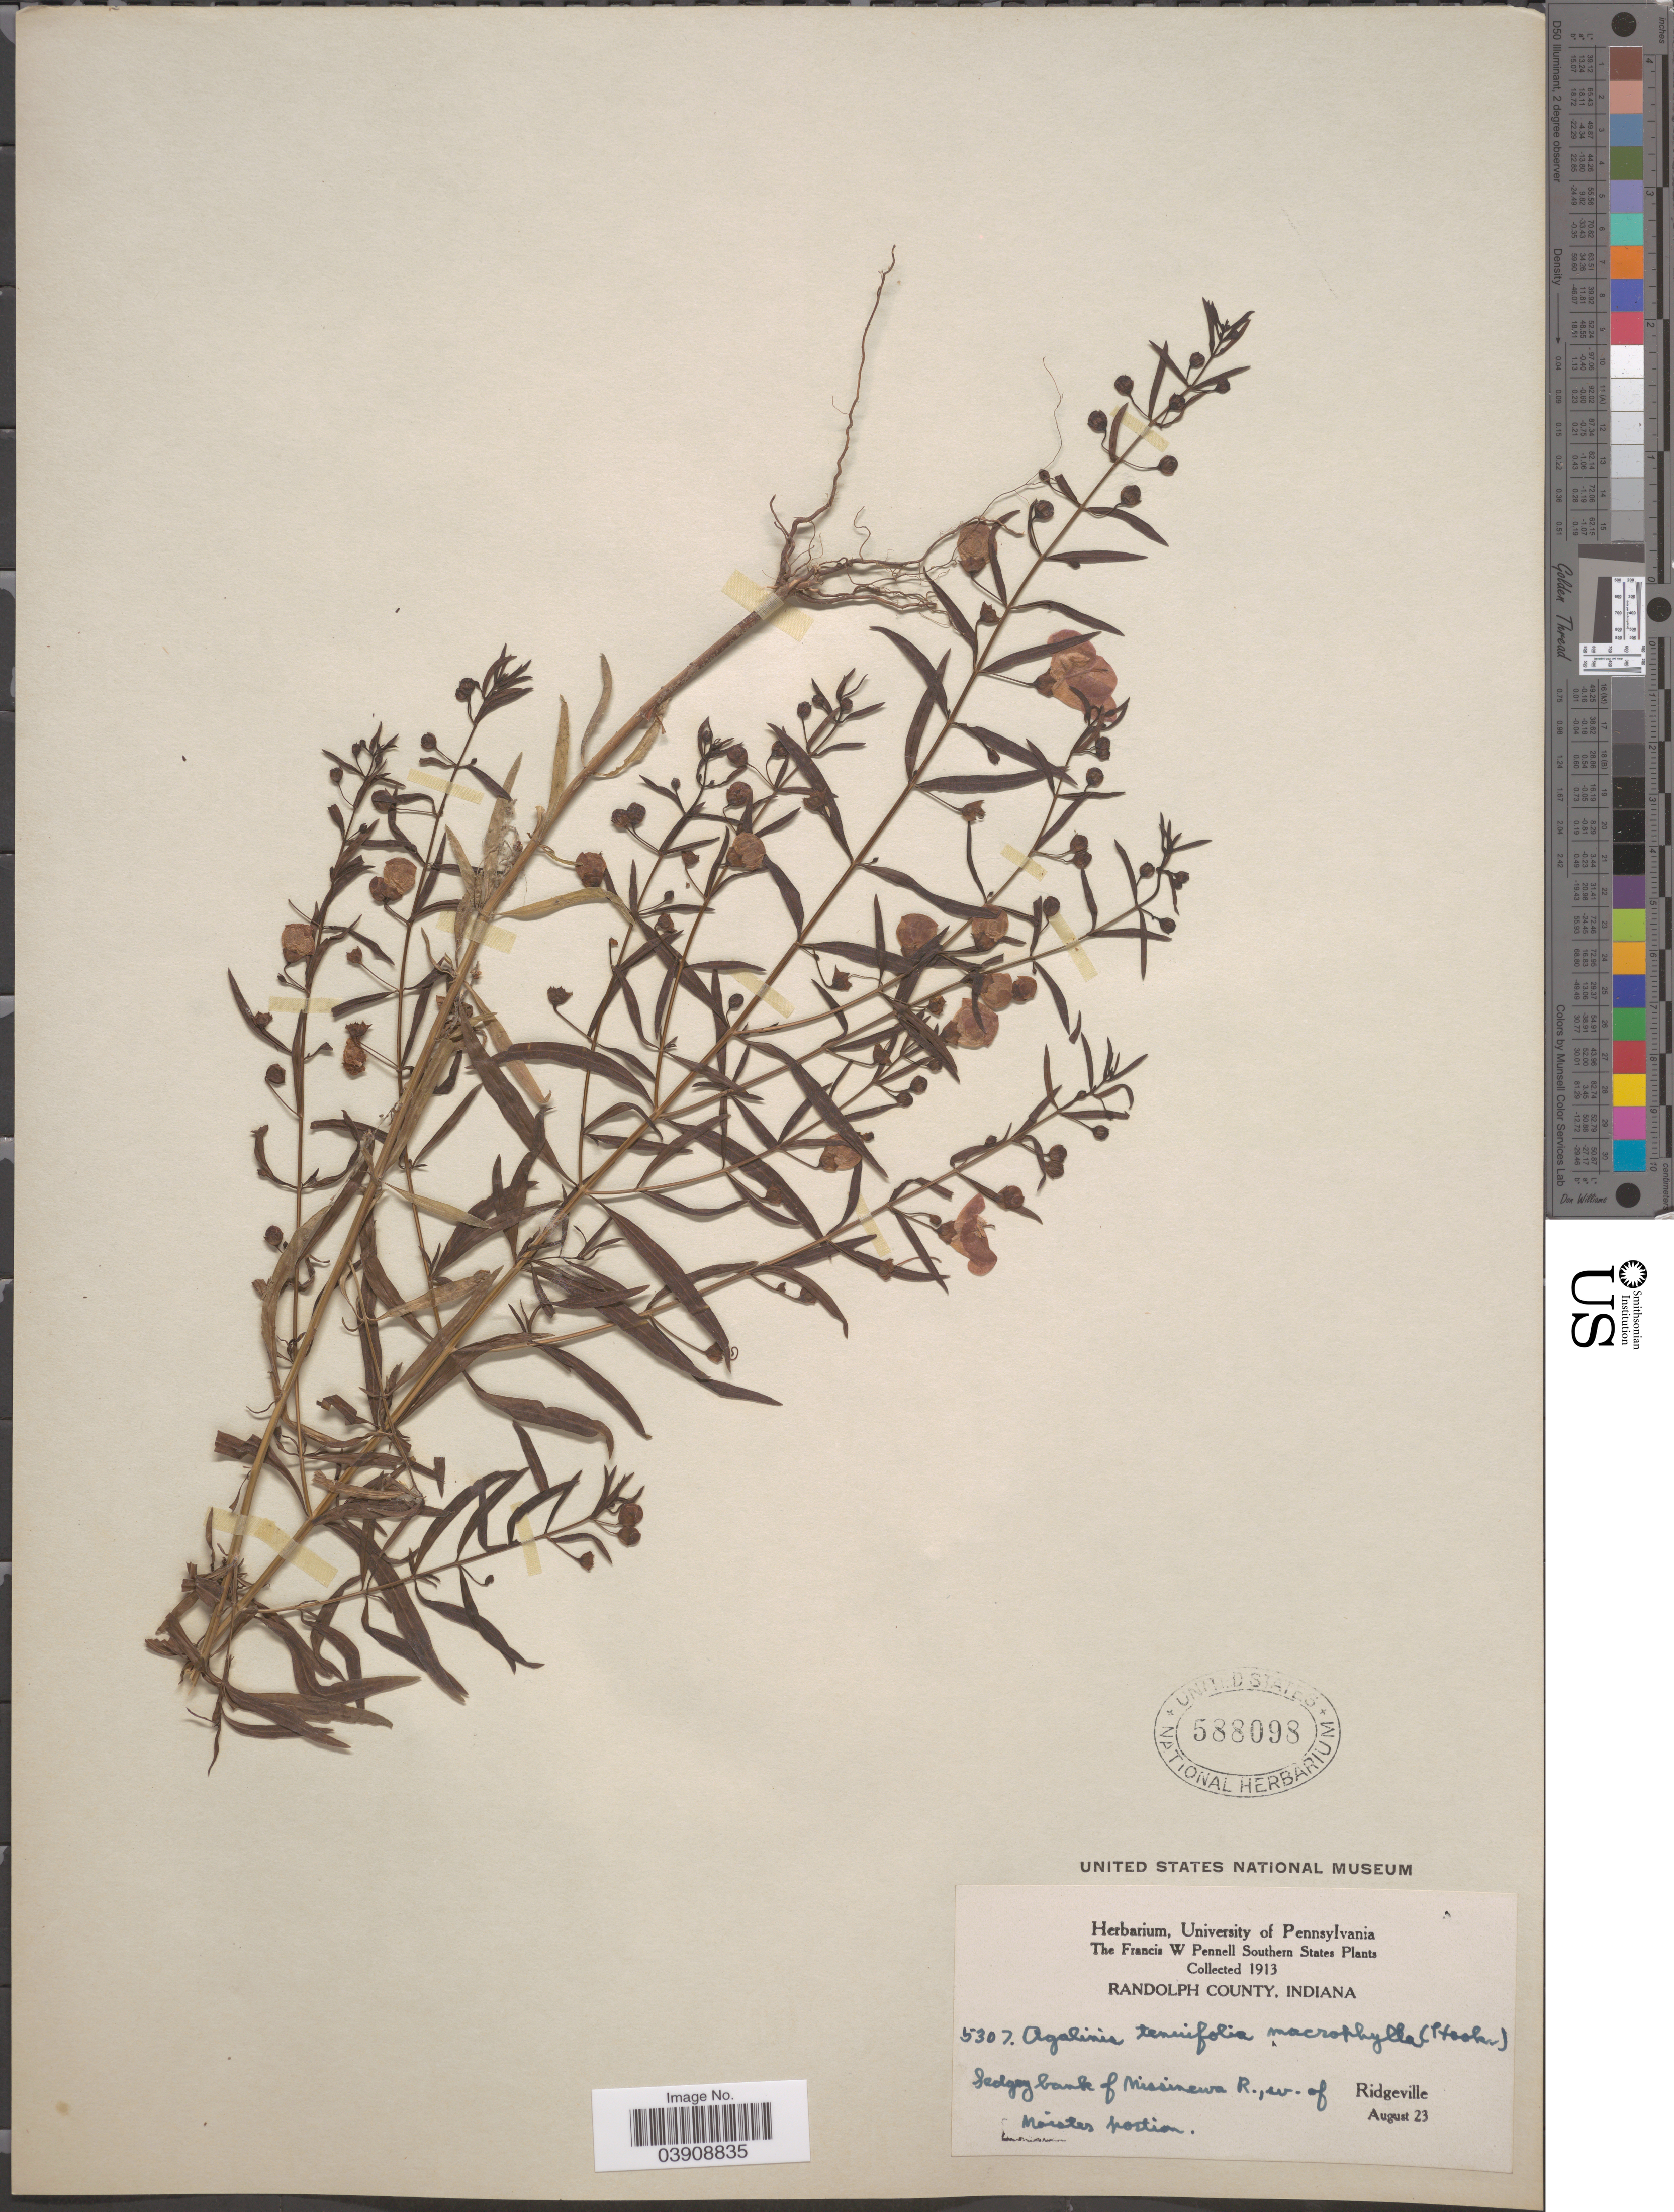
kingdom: Plantae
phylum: Tracheophyta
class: Magnoliopsida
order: Lamiales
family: Orobanchaceae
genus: Agalinis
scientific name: Agalinis tenuifolia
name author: (Vahl) Raf.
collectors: F. W. Pennell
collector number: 5307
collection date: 1913-08-23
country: United States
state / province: Indiana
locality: Southern States. Sedgey bank of Missinewa R., w. of Ridgeville.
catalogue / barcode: US 588098